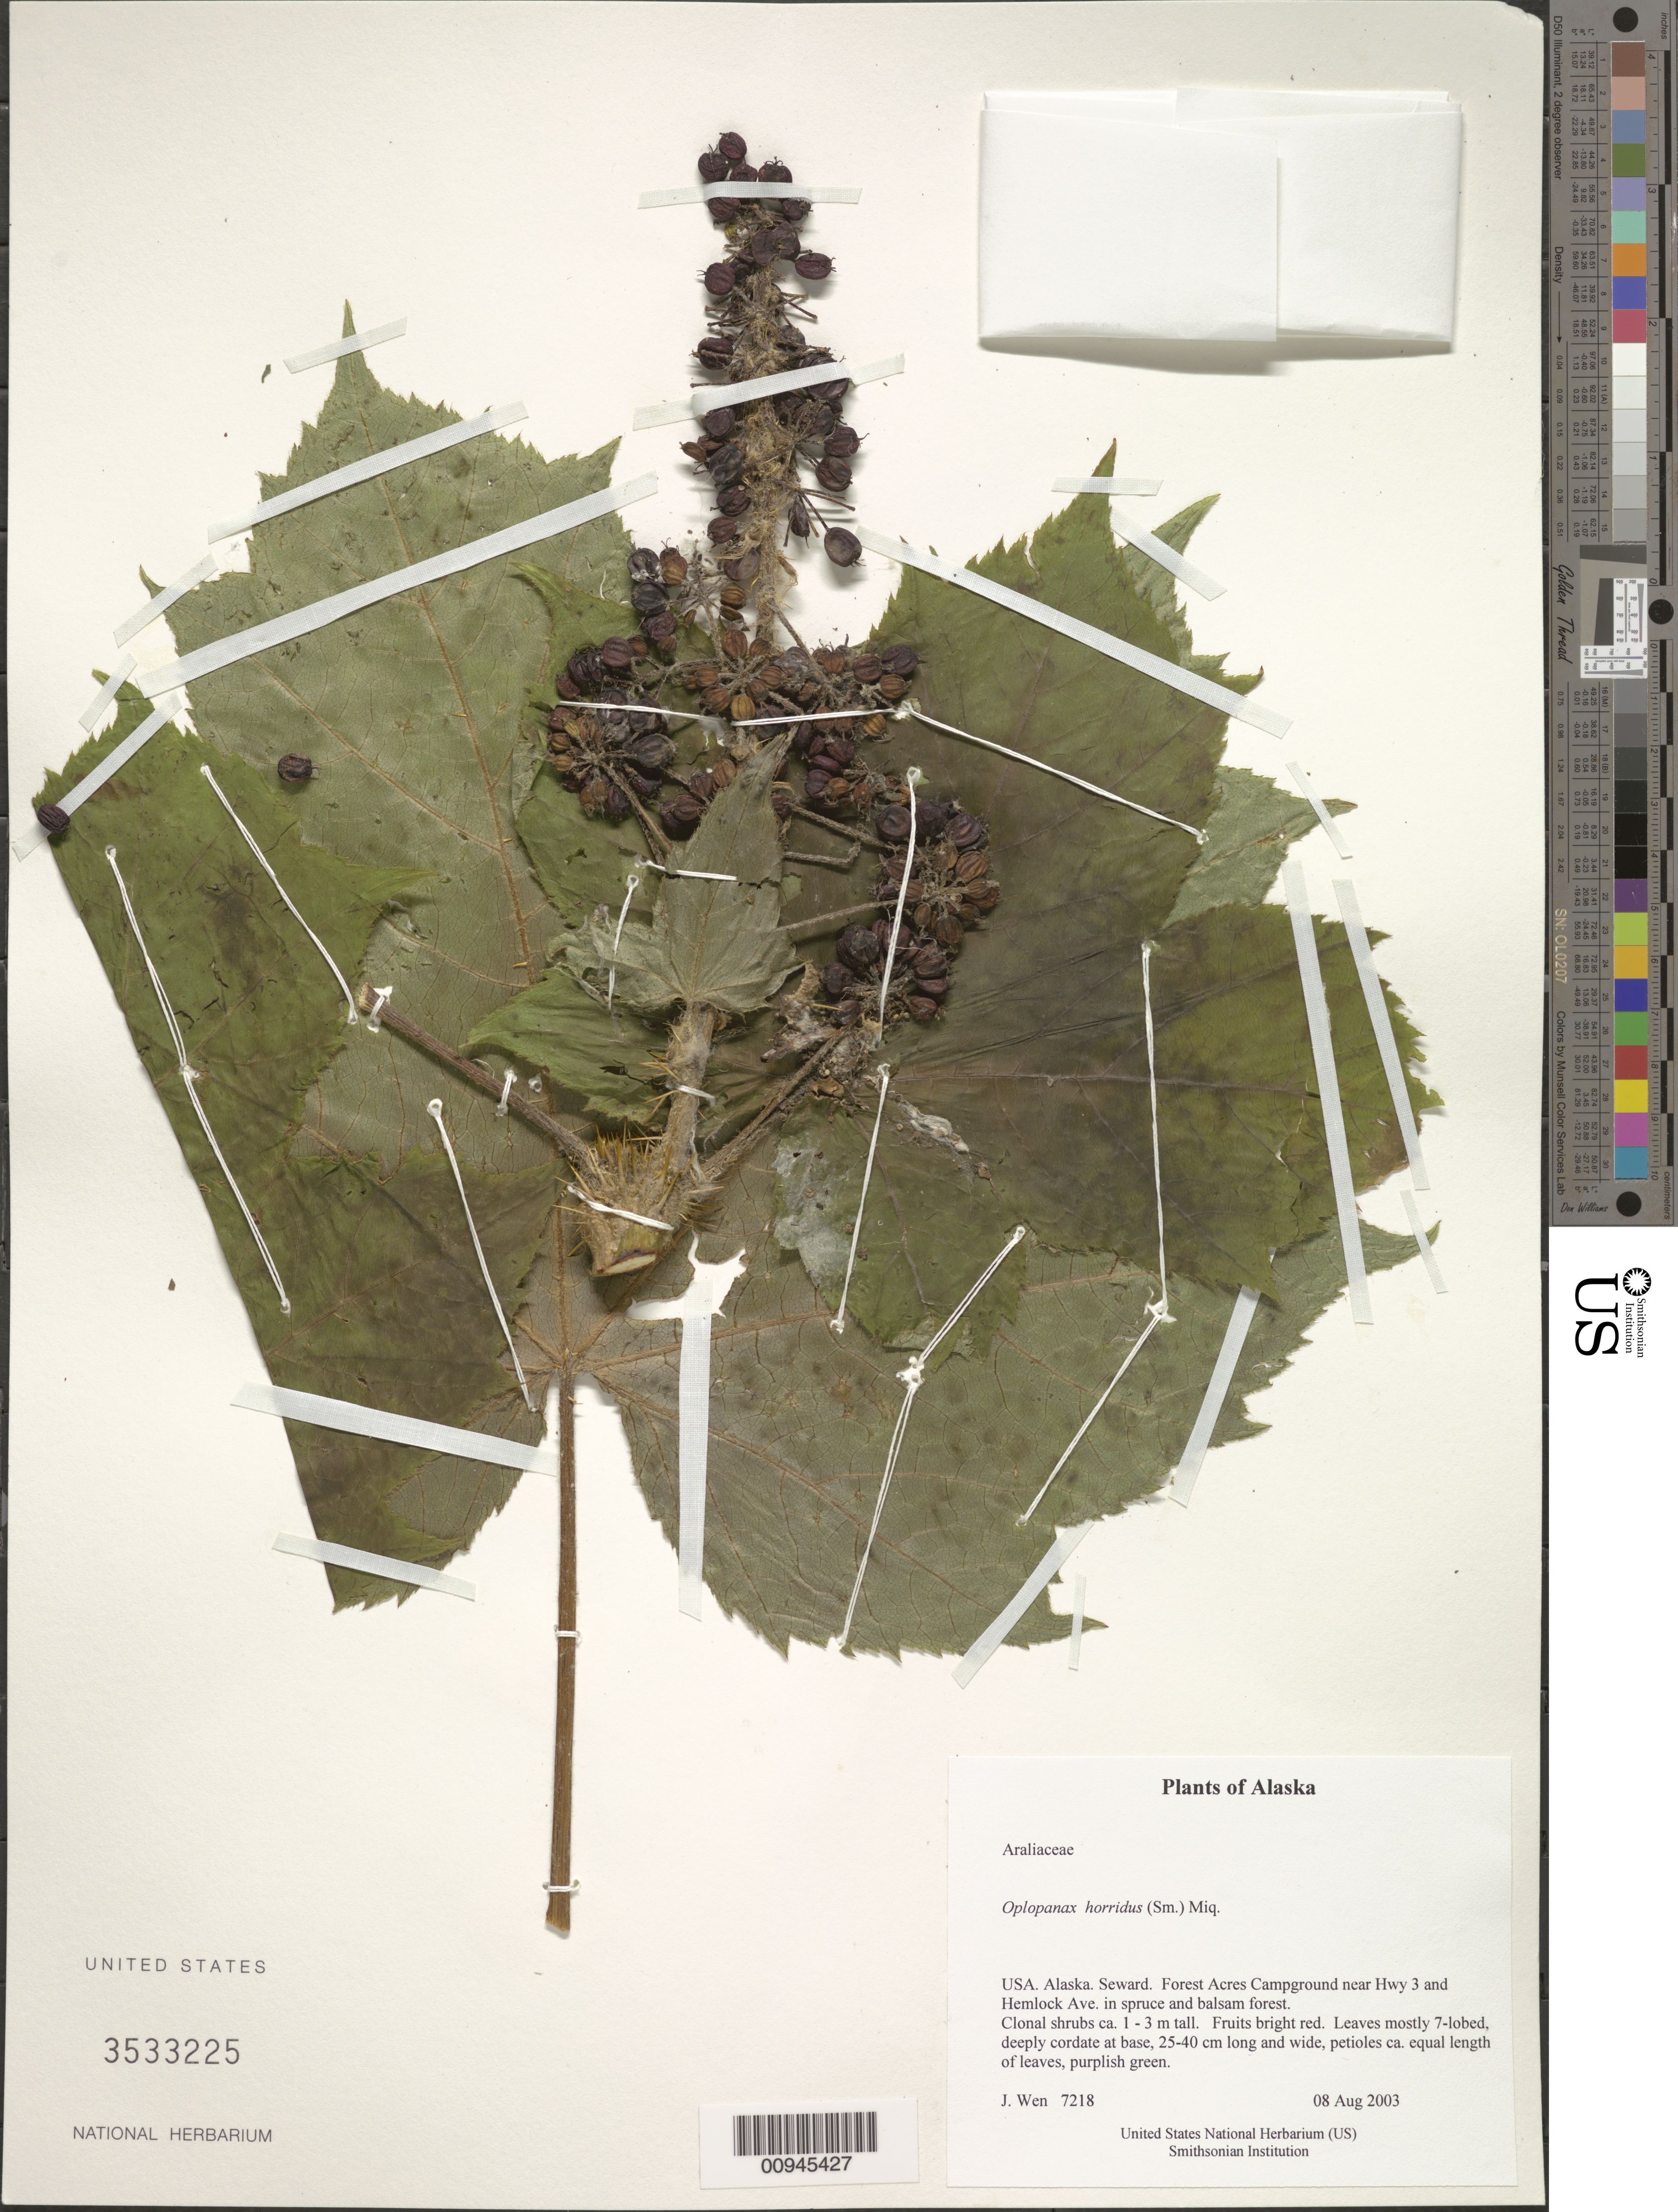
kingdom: Plantae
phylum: Tracheophyta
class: Magnoliopsida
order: Apiales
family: Araliaceae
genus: Oplopanax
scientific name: Oplopanax horridus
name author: (Sm.) Miq.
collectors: J. Wen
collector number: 7218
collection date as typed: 08 Aug 2003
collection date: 2003-08-08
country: United States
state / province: Alaska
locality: Seward. Forest Acres Campground near Hwy 3 and Hemlock Ave. in spruce and balsam forest.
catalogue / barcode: US 3533225